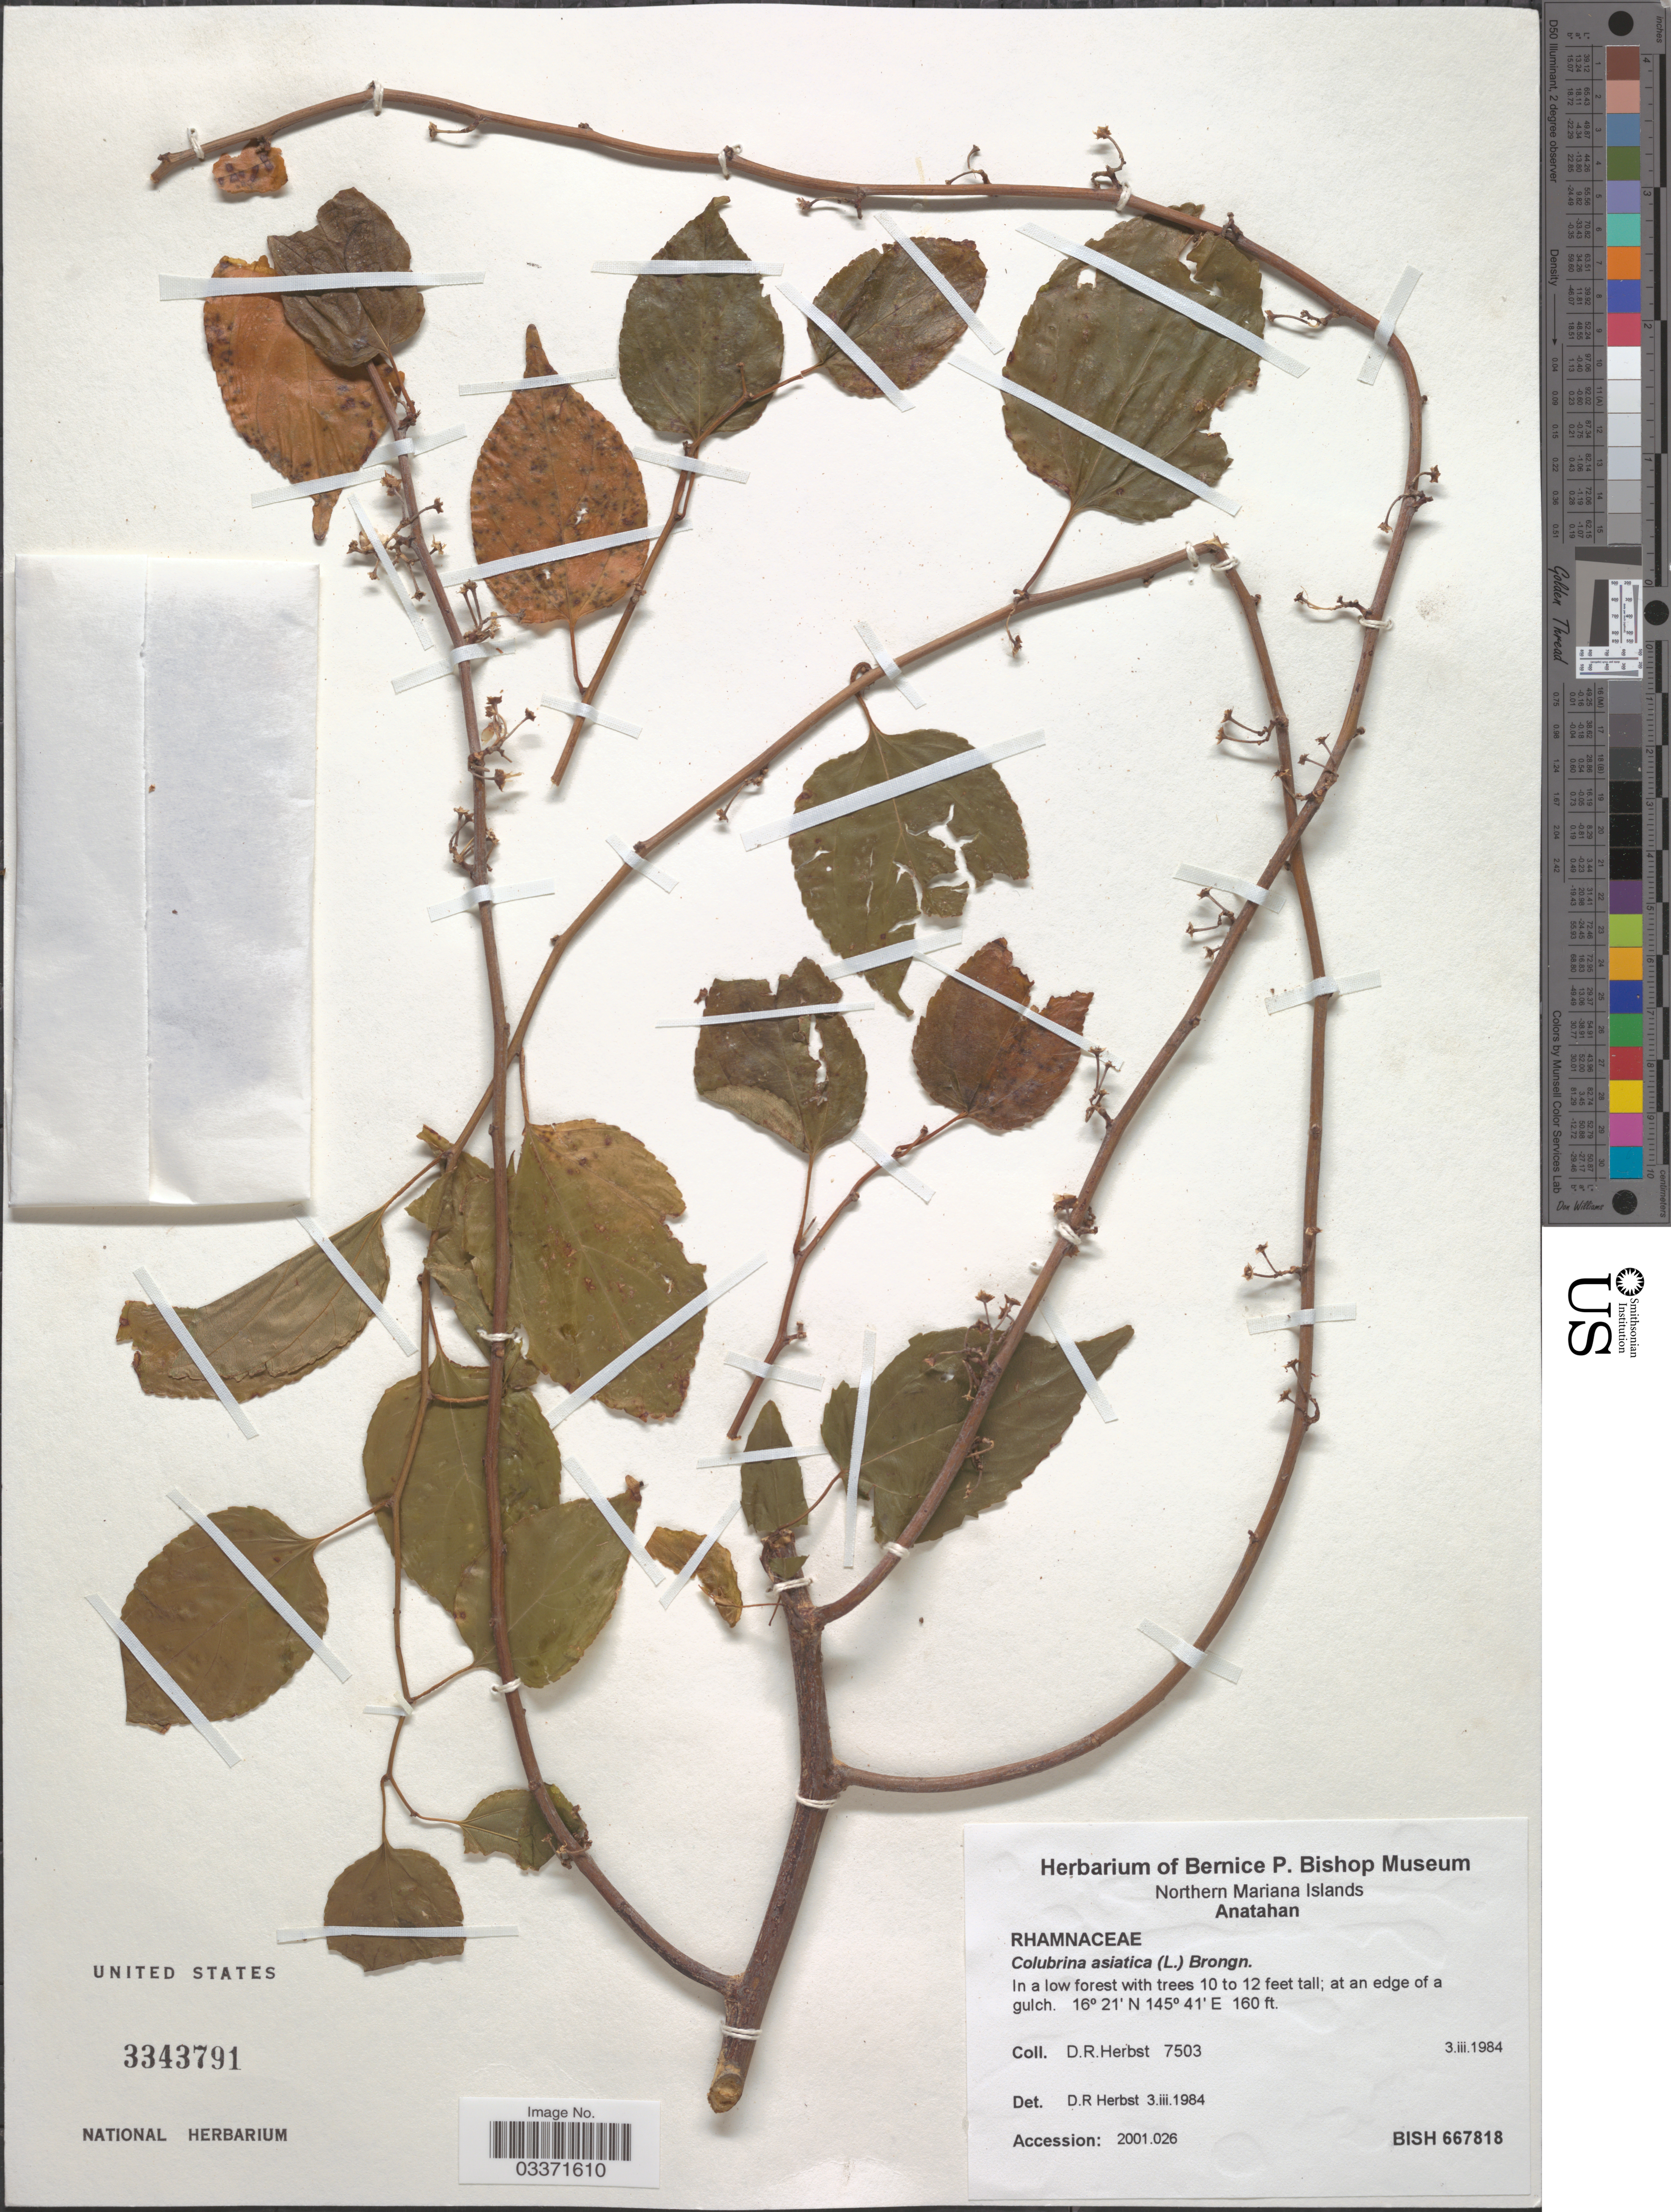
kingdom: Plantae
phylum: Tracheophyta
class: Magnoliopsida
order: Rosales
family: Rhamnaceae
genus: Colubrina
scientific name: Colubrina asiatica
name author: (L.) Brongn.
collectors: D. R. Herbst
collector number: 7503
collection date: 1984-03-03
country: Northern Mariana Islands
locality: Anatahan.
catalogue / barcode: US 3343791